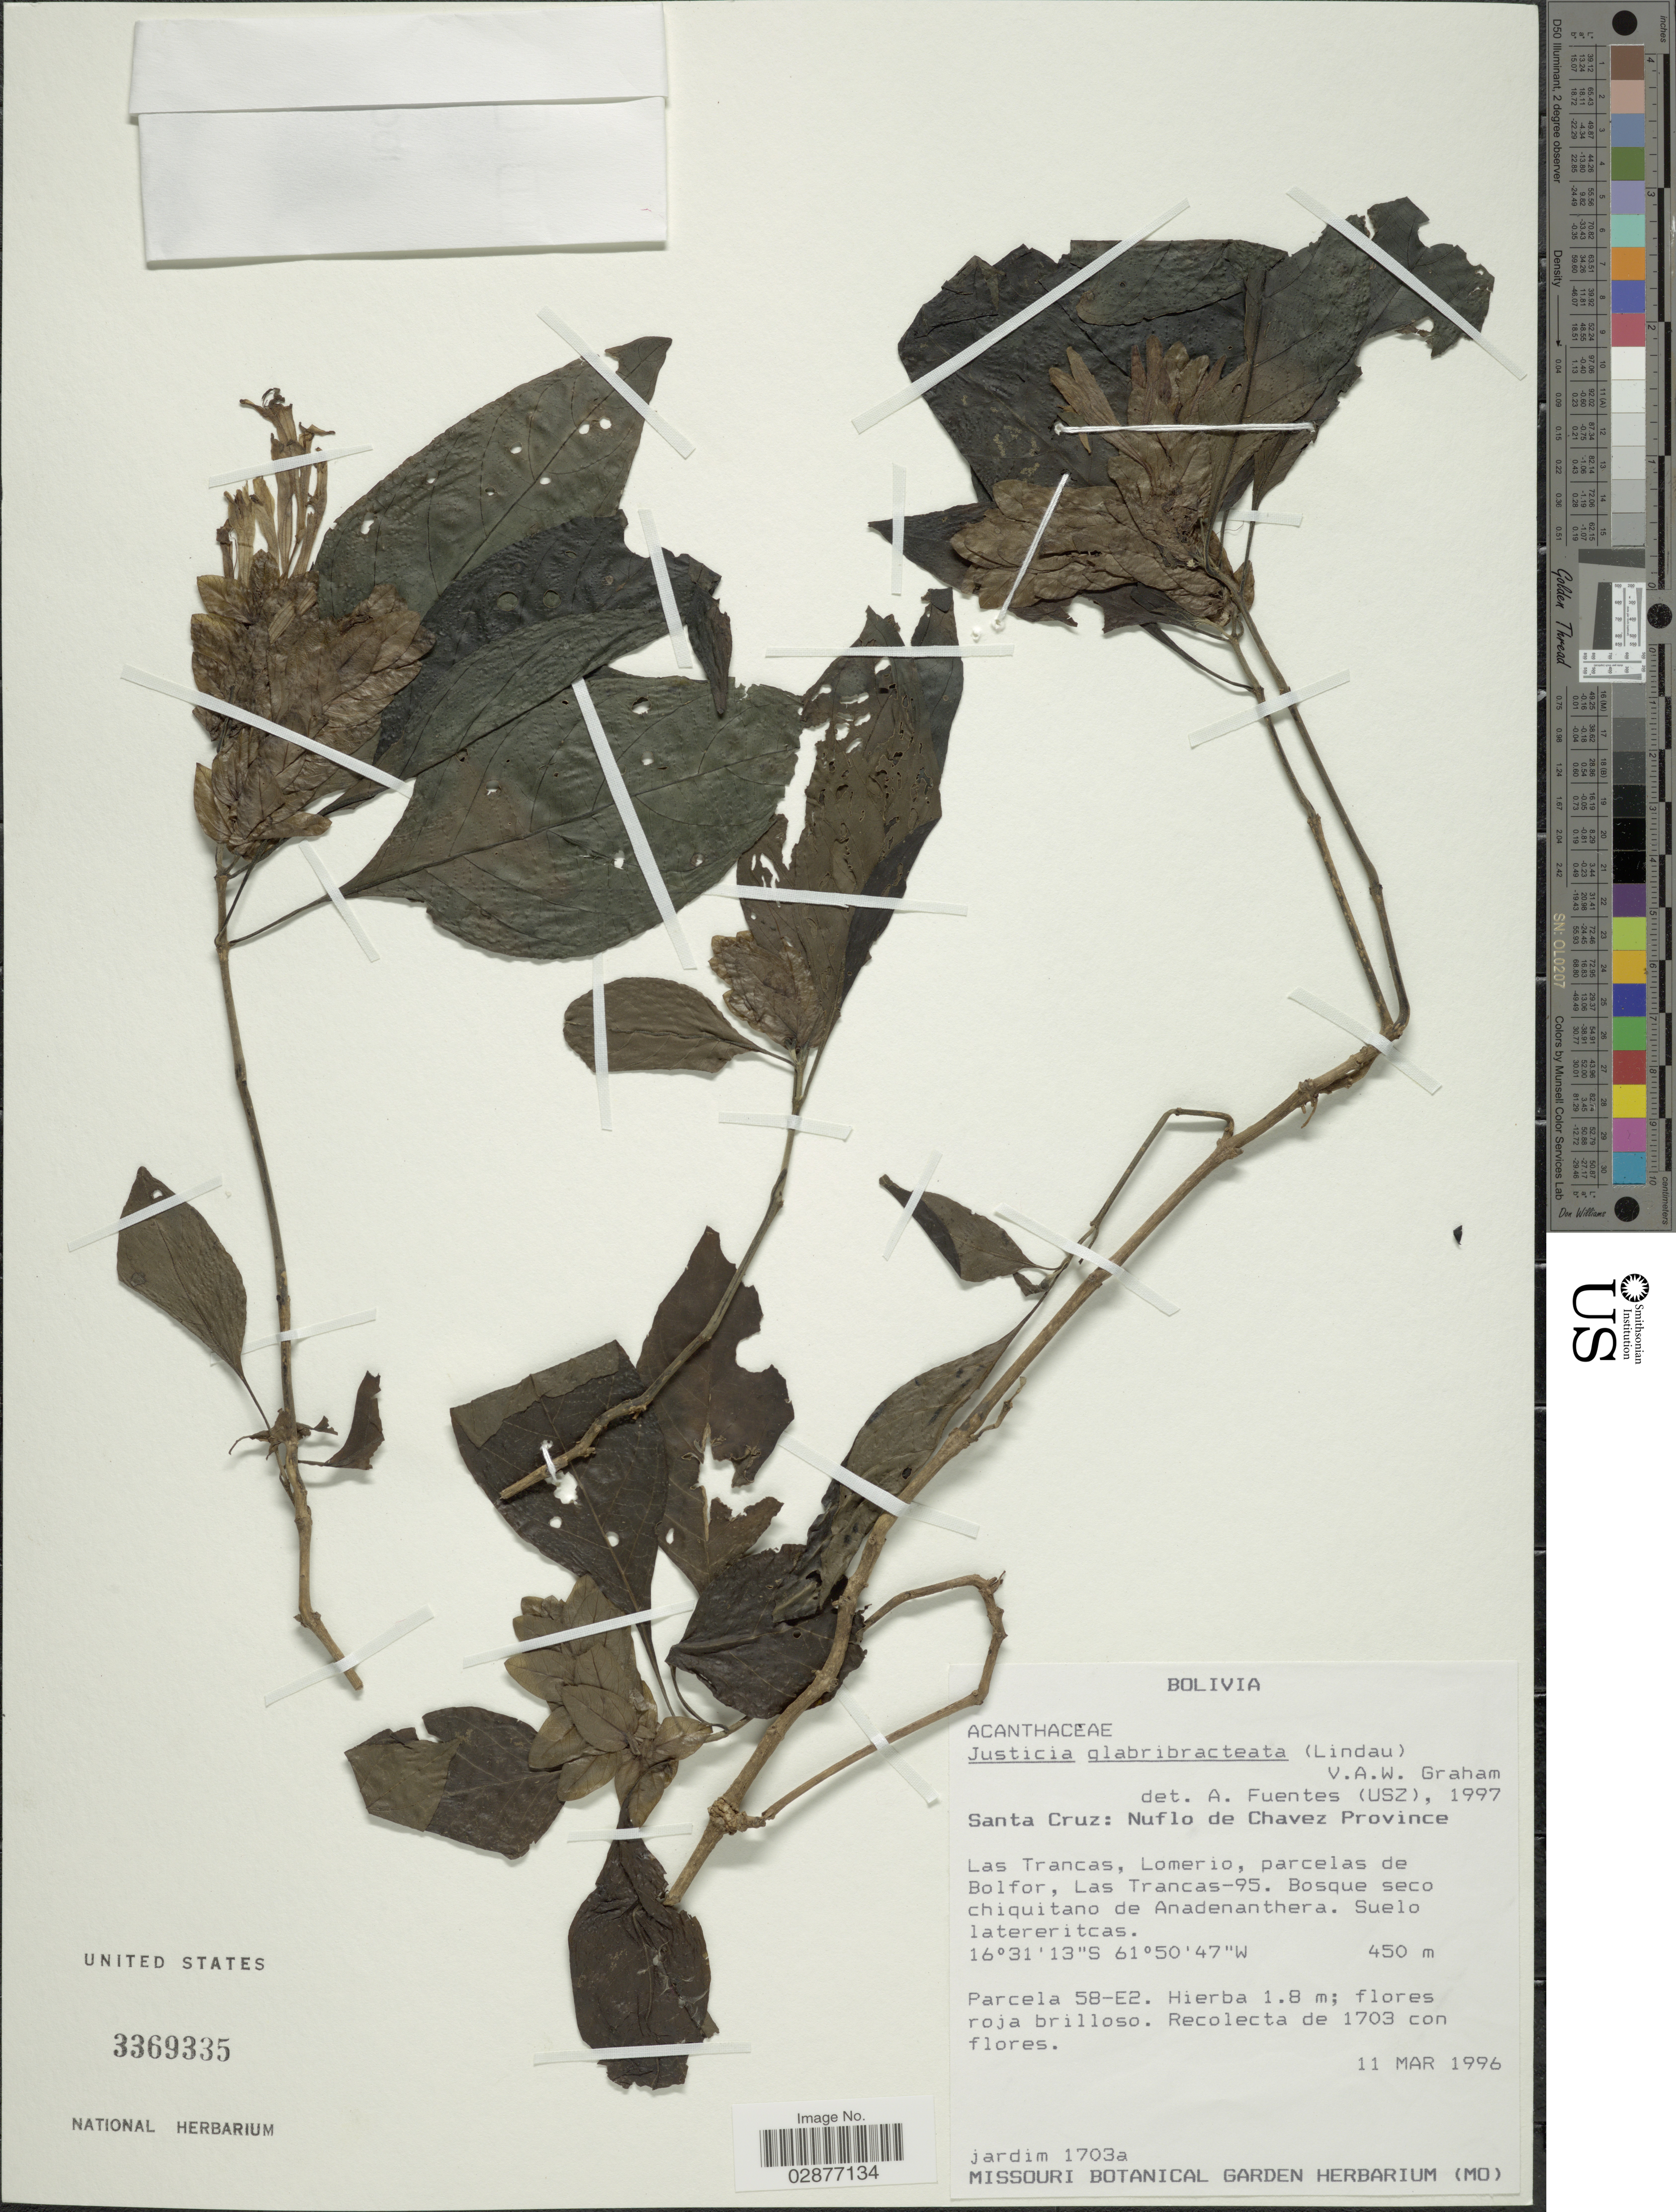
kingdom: Plantae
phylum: Tracheophyta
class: Magnoliopsida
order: Lamiales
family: Acanthaceae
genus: Justicia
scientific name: Justicia aequilabris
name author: (Nees) Lindau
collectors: Jardim, --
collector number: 1703a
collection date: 1996-03-11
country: Bolivia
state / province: Santa Cruz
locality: Nuflo de Chavez Province. Las Trancas, Lomerio, parcelas de Bolfor, Las Trancas-95. Bosque seco chiquitano de Anadenanthera.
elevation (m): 450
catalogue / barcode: US 3369335